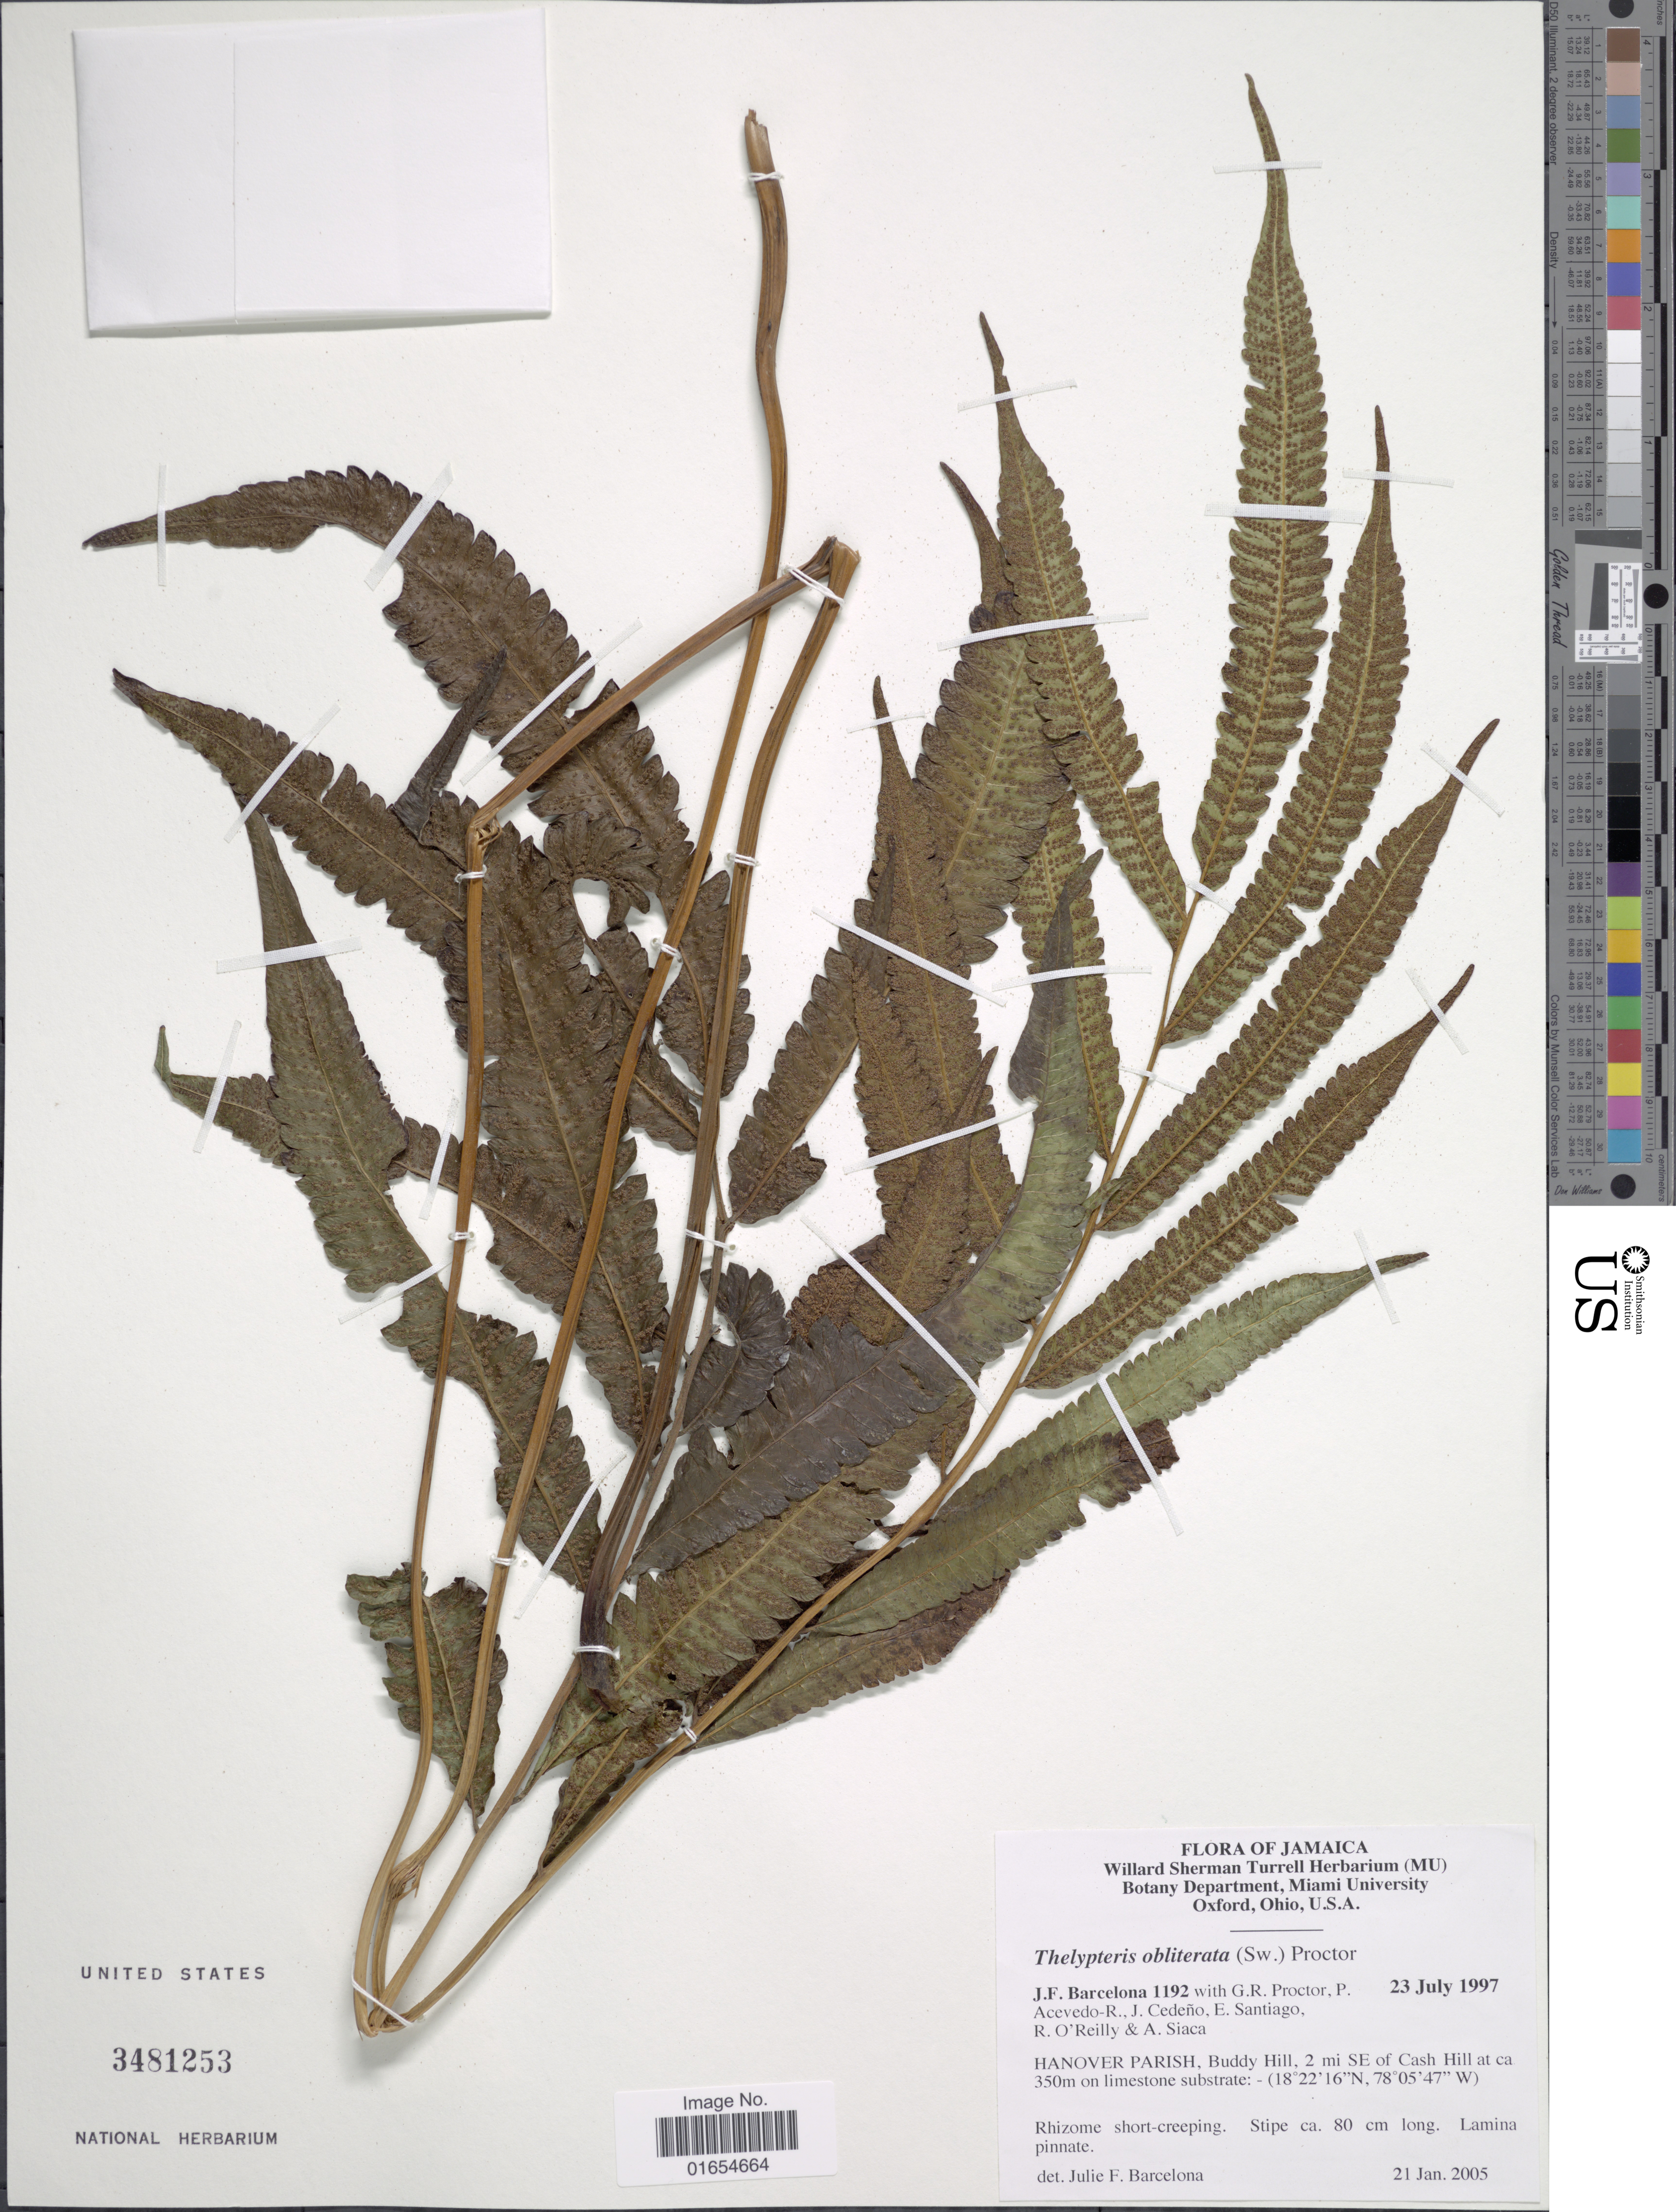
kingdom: Plantae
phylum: Tracheophyta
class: Polypodiopsida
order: Polypodiales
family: Thelypteridaceae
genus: Goniopteris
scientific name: Goniopteris obliterata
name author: (Sw.) C. Presl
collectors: J. F. Barcelona, G. Proctor, R. Acevedo R., J. Cedeño & et al.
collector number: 1192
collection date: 1997-07-23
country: Jamaica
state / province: Hanover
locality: Hanover Parish, Buddy Hill, 2 mi. SE of Cash Hill at ca 350m on limestone substrate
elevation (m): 350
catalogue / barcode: US 3481253